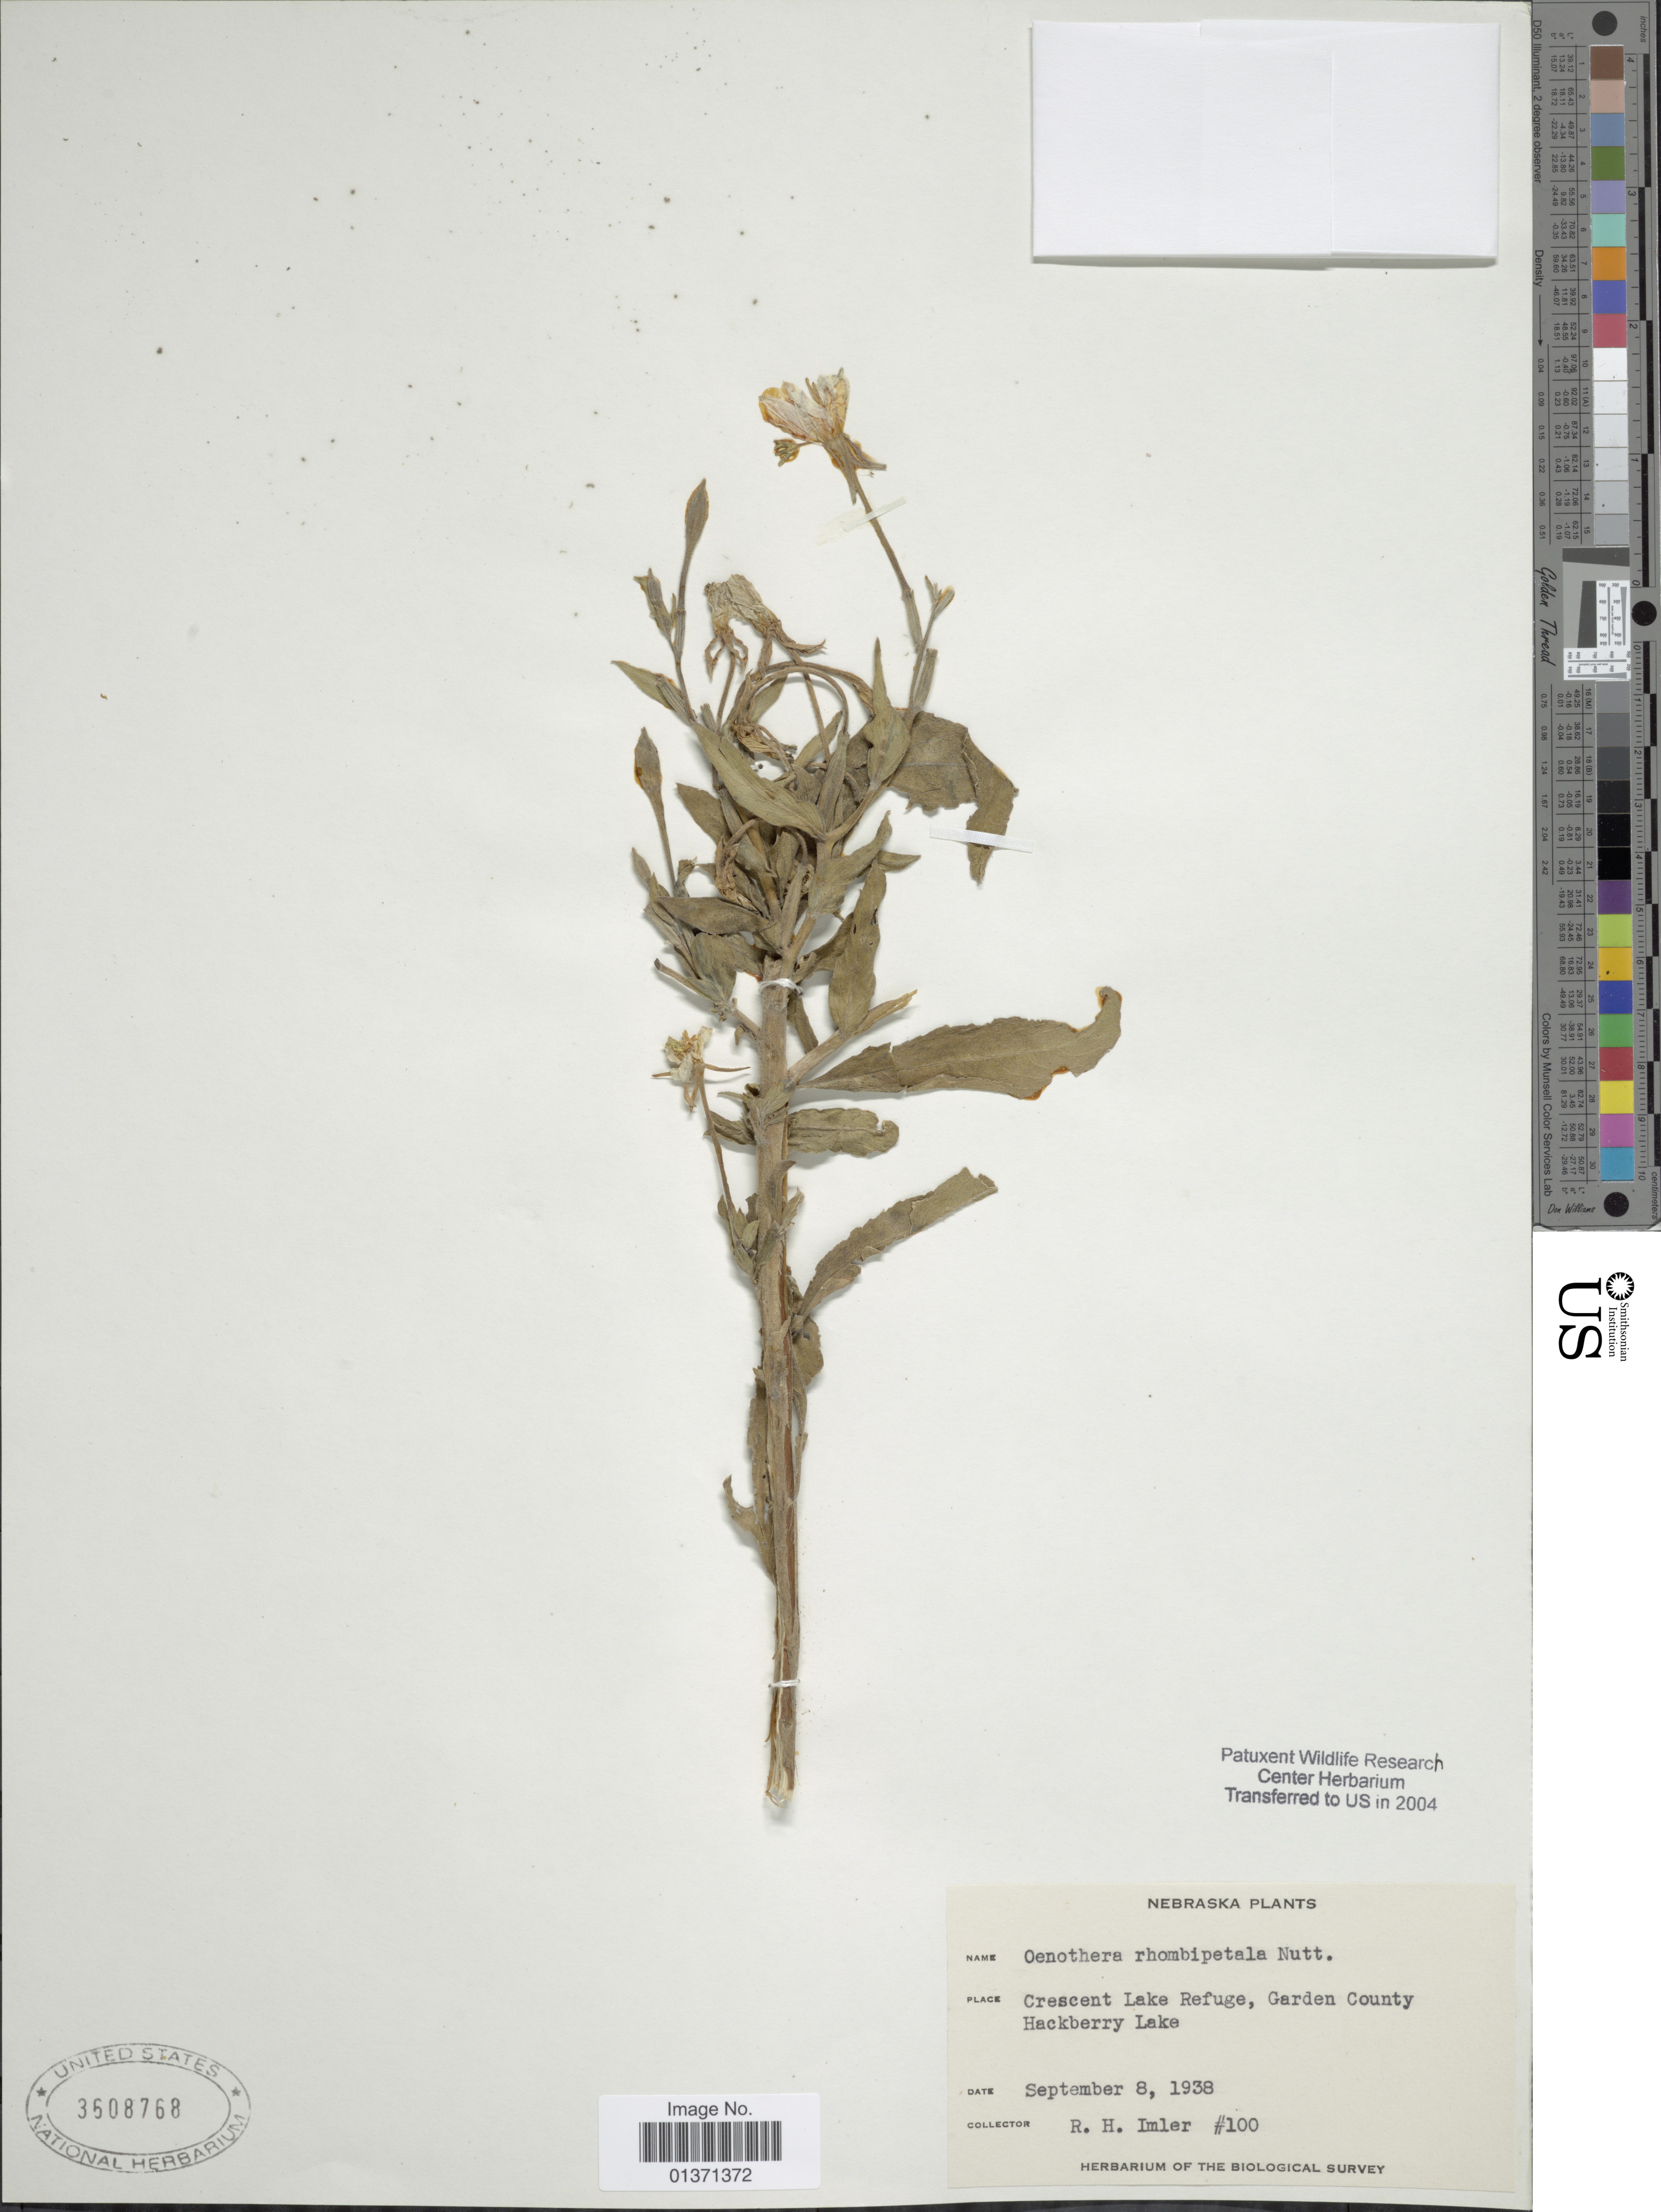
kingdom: Plantae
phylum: Tracheophyta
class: Magnoliopsida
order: Myrtales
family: Onagraceae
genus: Oenothera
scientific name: Oenothera rhombipetala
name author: Nutt. ex Torr & A. Gray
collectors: R. Imler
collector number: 100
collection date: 1938-09-08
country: United States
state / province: Nebraska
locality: Crescent Lake Refuge, Garden County Hackberry Lake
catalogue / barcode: US 3608768